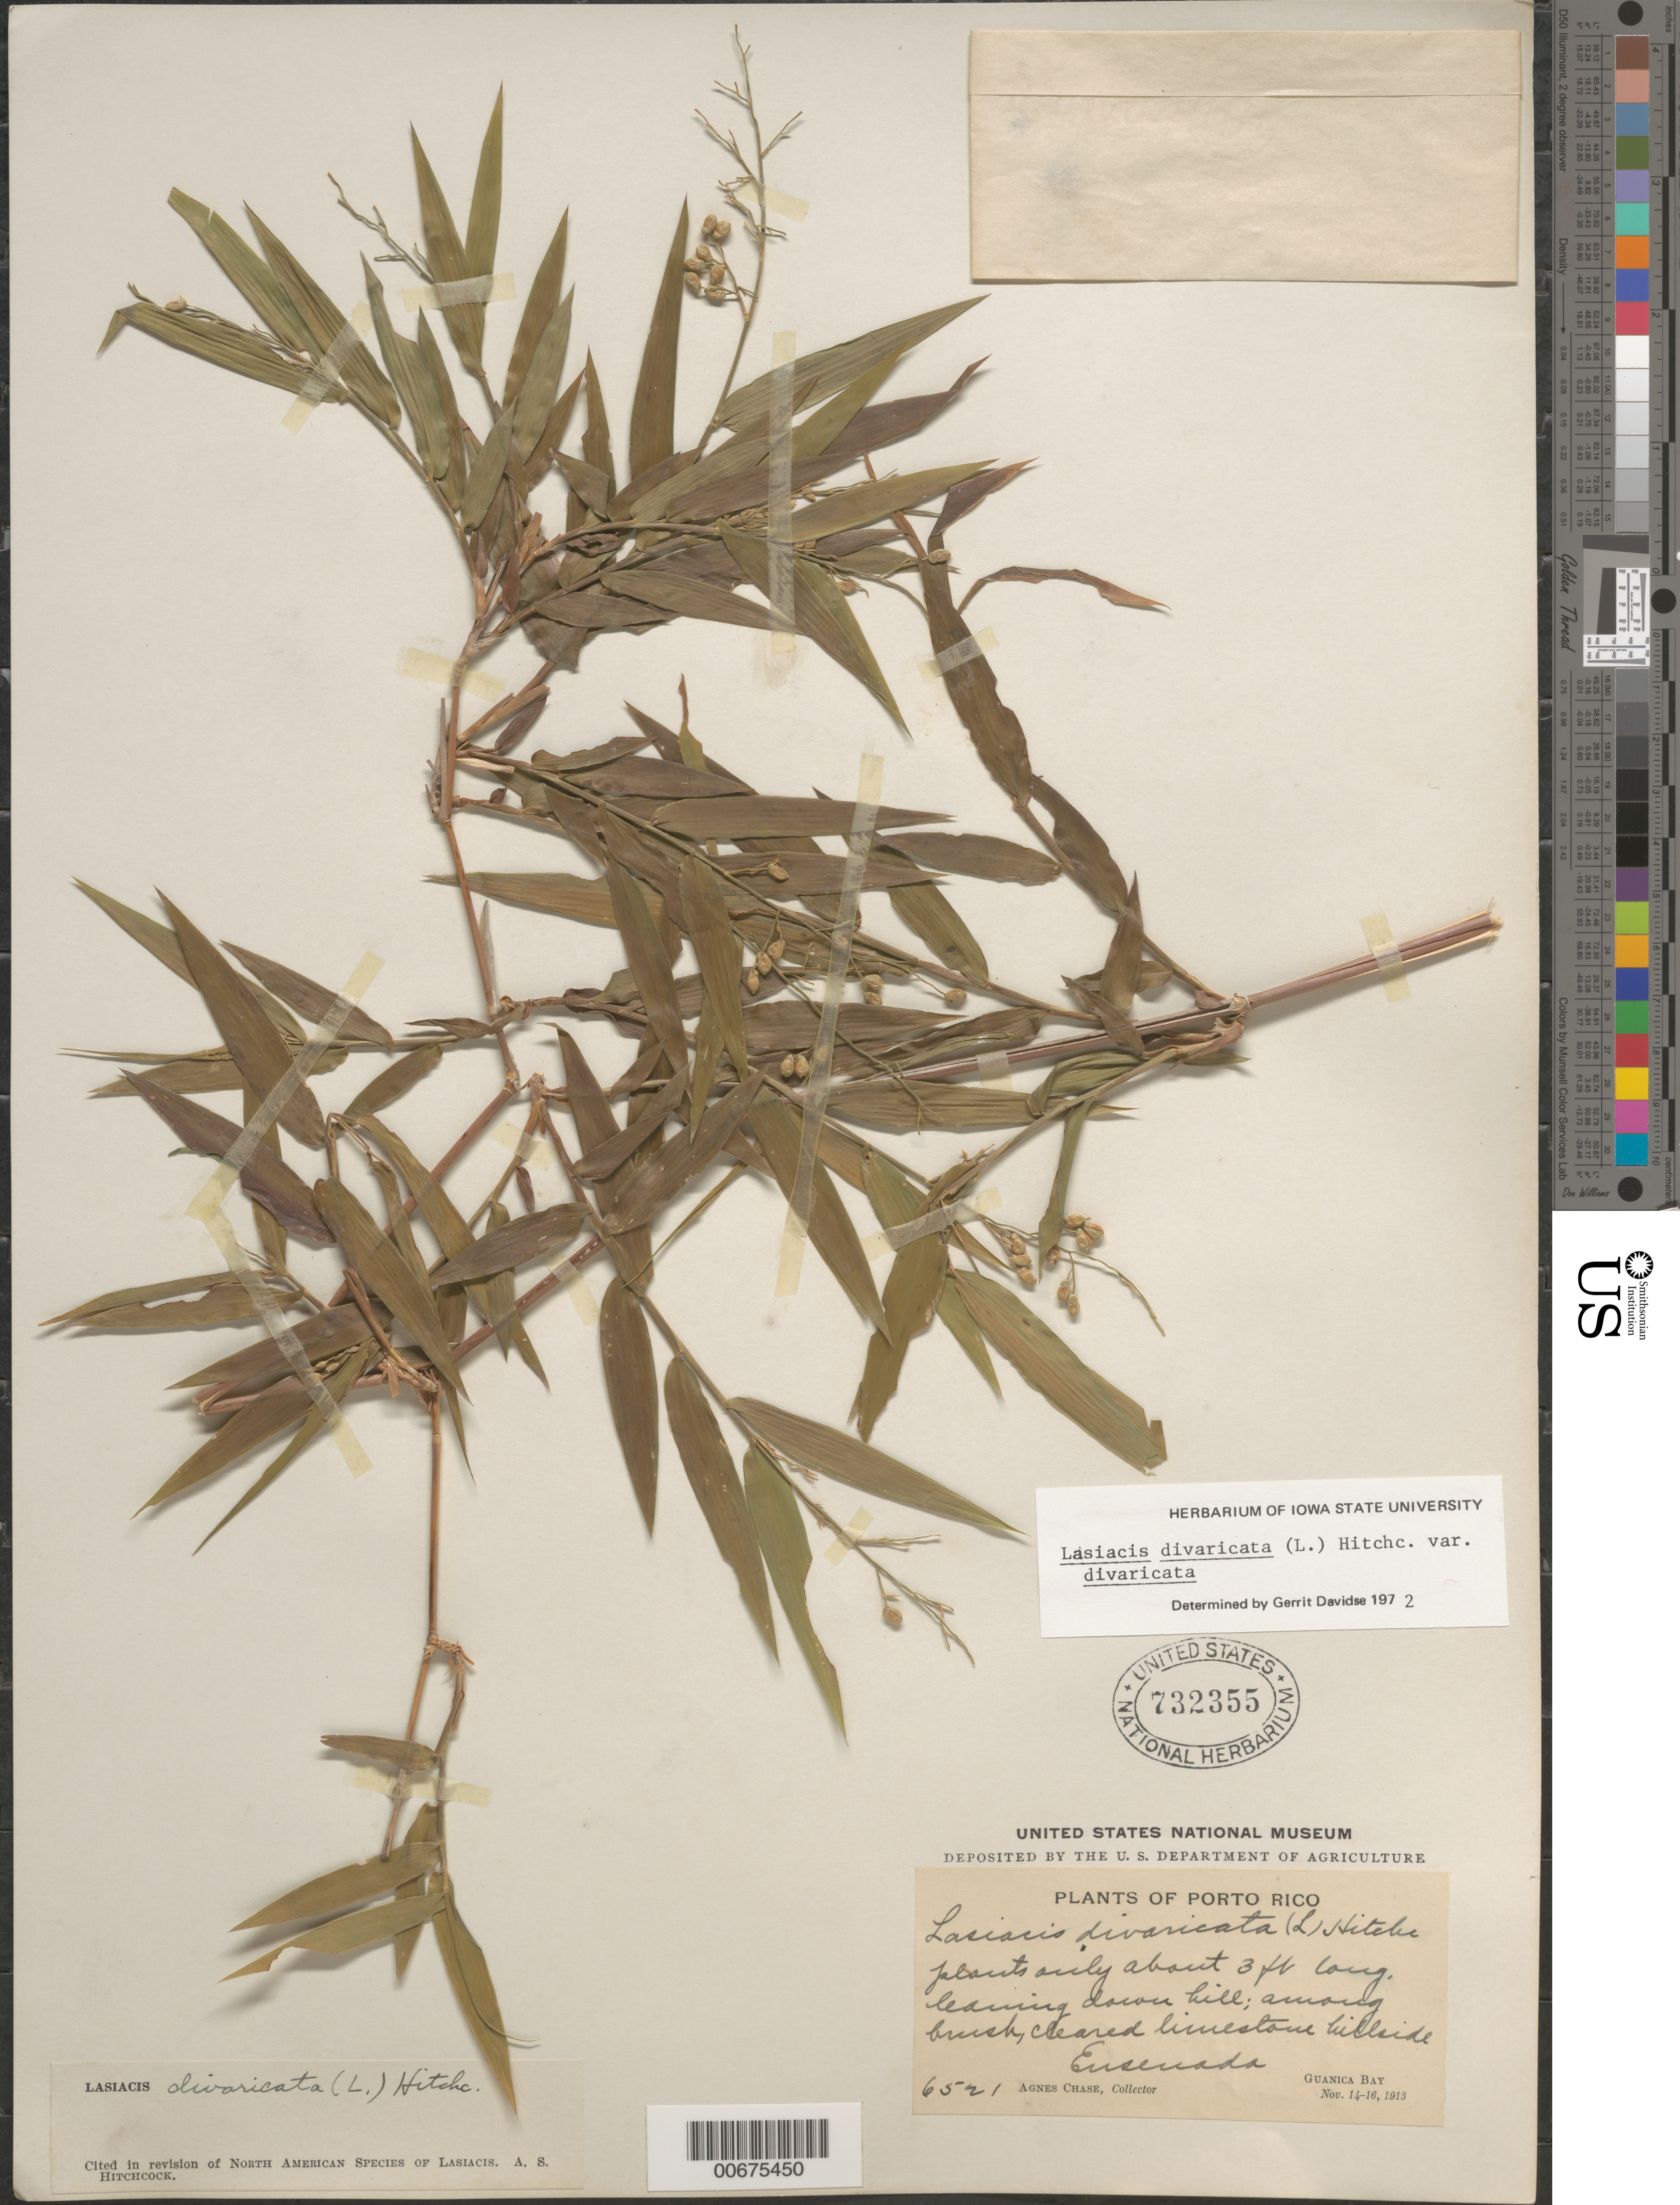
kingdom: Plantae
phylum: Tracheophyta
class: Liliopsida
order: Poales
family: Poaceae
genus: Lasiacis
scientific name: Lasiacis divaricata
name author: (L.) Hitchc.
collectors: A. Chase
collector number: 6521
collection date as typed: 14 Nov 1913 to 16 Nov 1913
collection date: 1913-11-14/1913-11-16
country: Puerto Rico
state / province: Guánica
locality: Ensenada, Guanica Bay. Among brush on cleared limestone hillside.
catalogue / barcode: US 732355